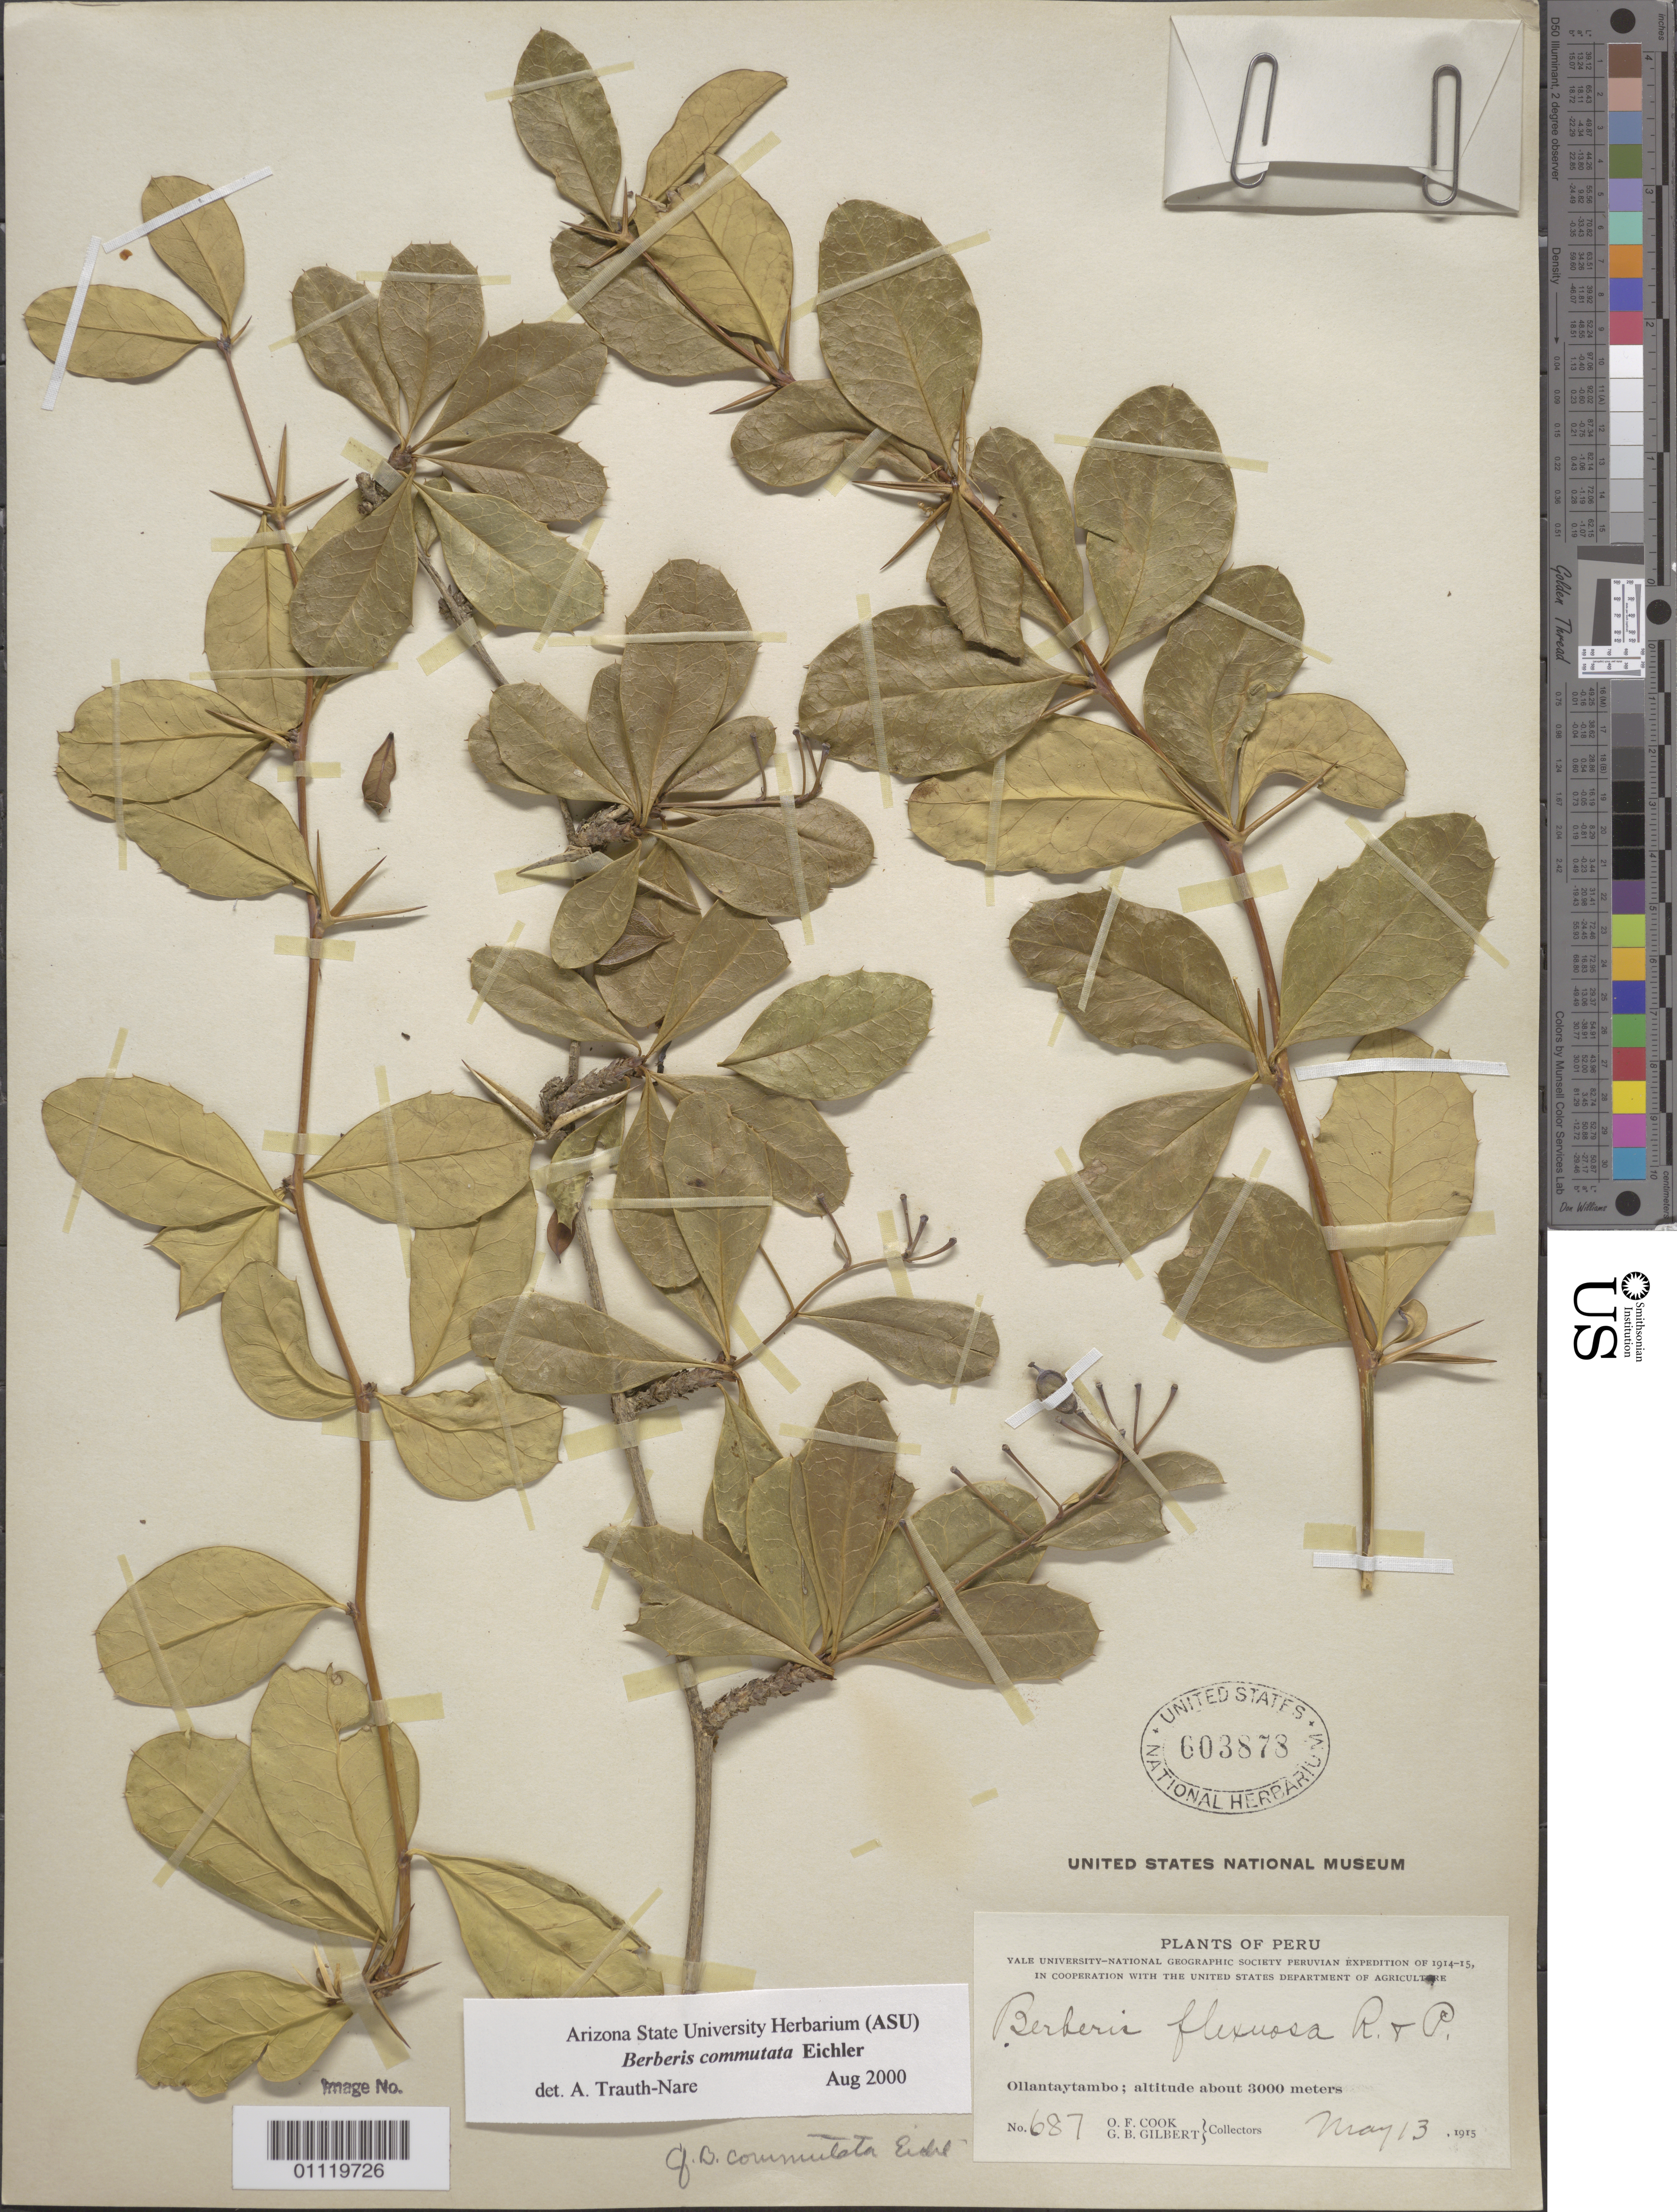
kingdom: Plantae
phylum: Tracheophyta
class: Magnoliopsida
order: Ranunculales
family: Berberidaceae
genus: Berberis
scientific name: Berberis commutata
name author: Eichler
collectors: O. F. Cook & G. B. Gilbert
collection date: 1915-05-13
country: Peru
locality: Ollaytaytambo town.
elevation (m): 3000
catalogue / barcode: US 603873